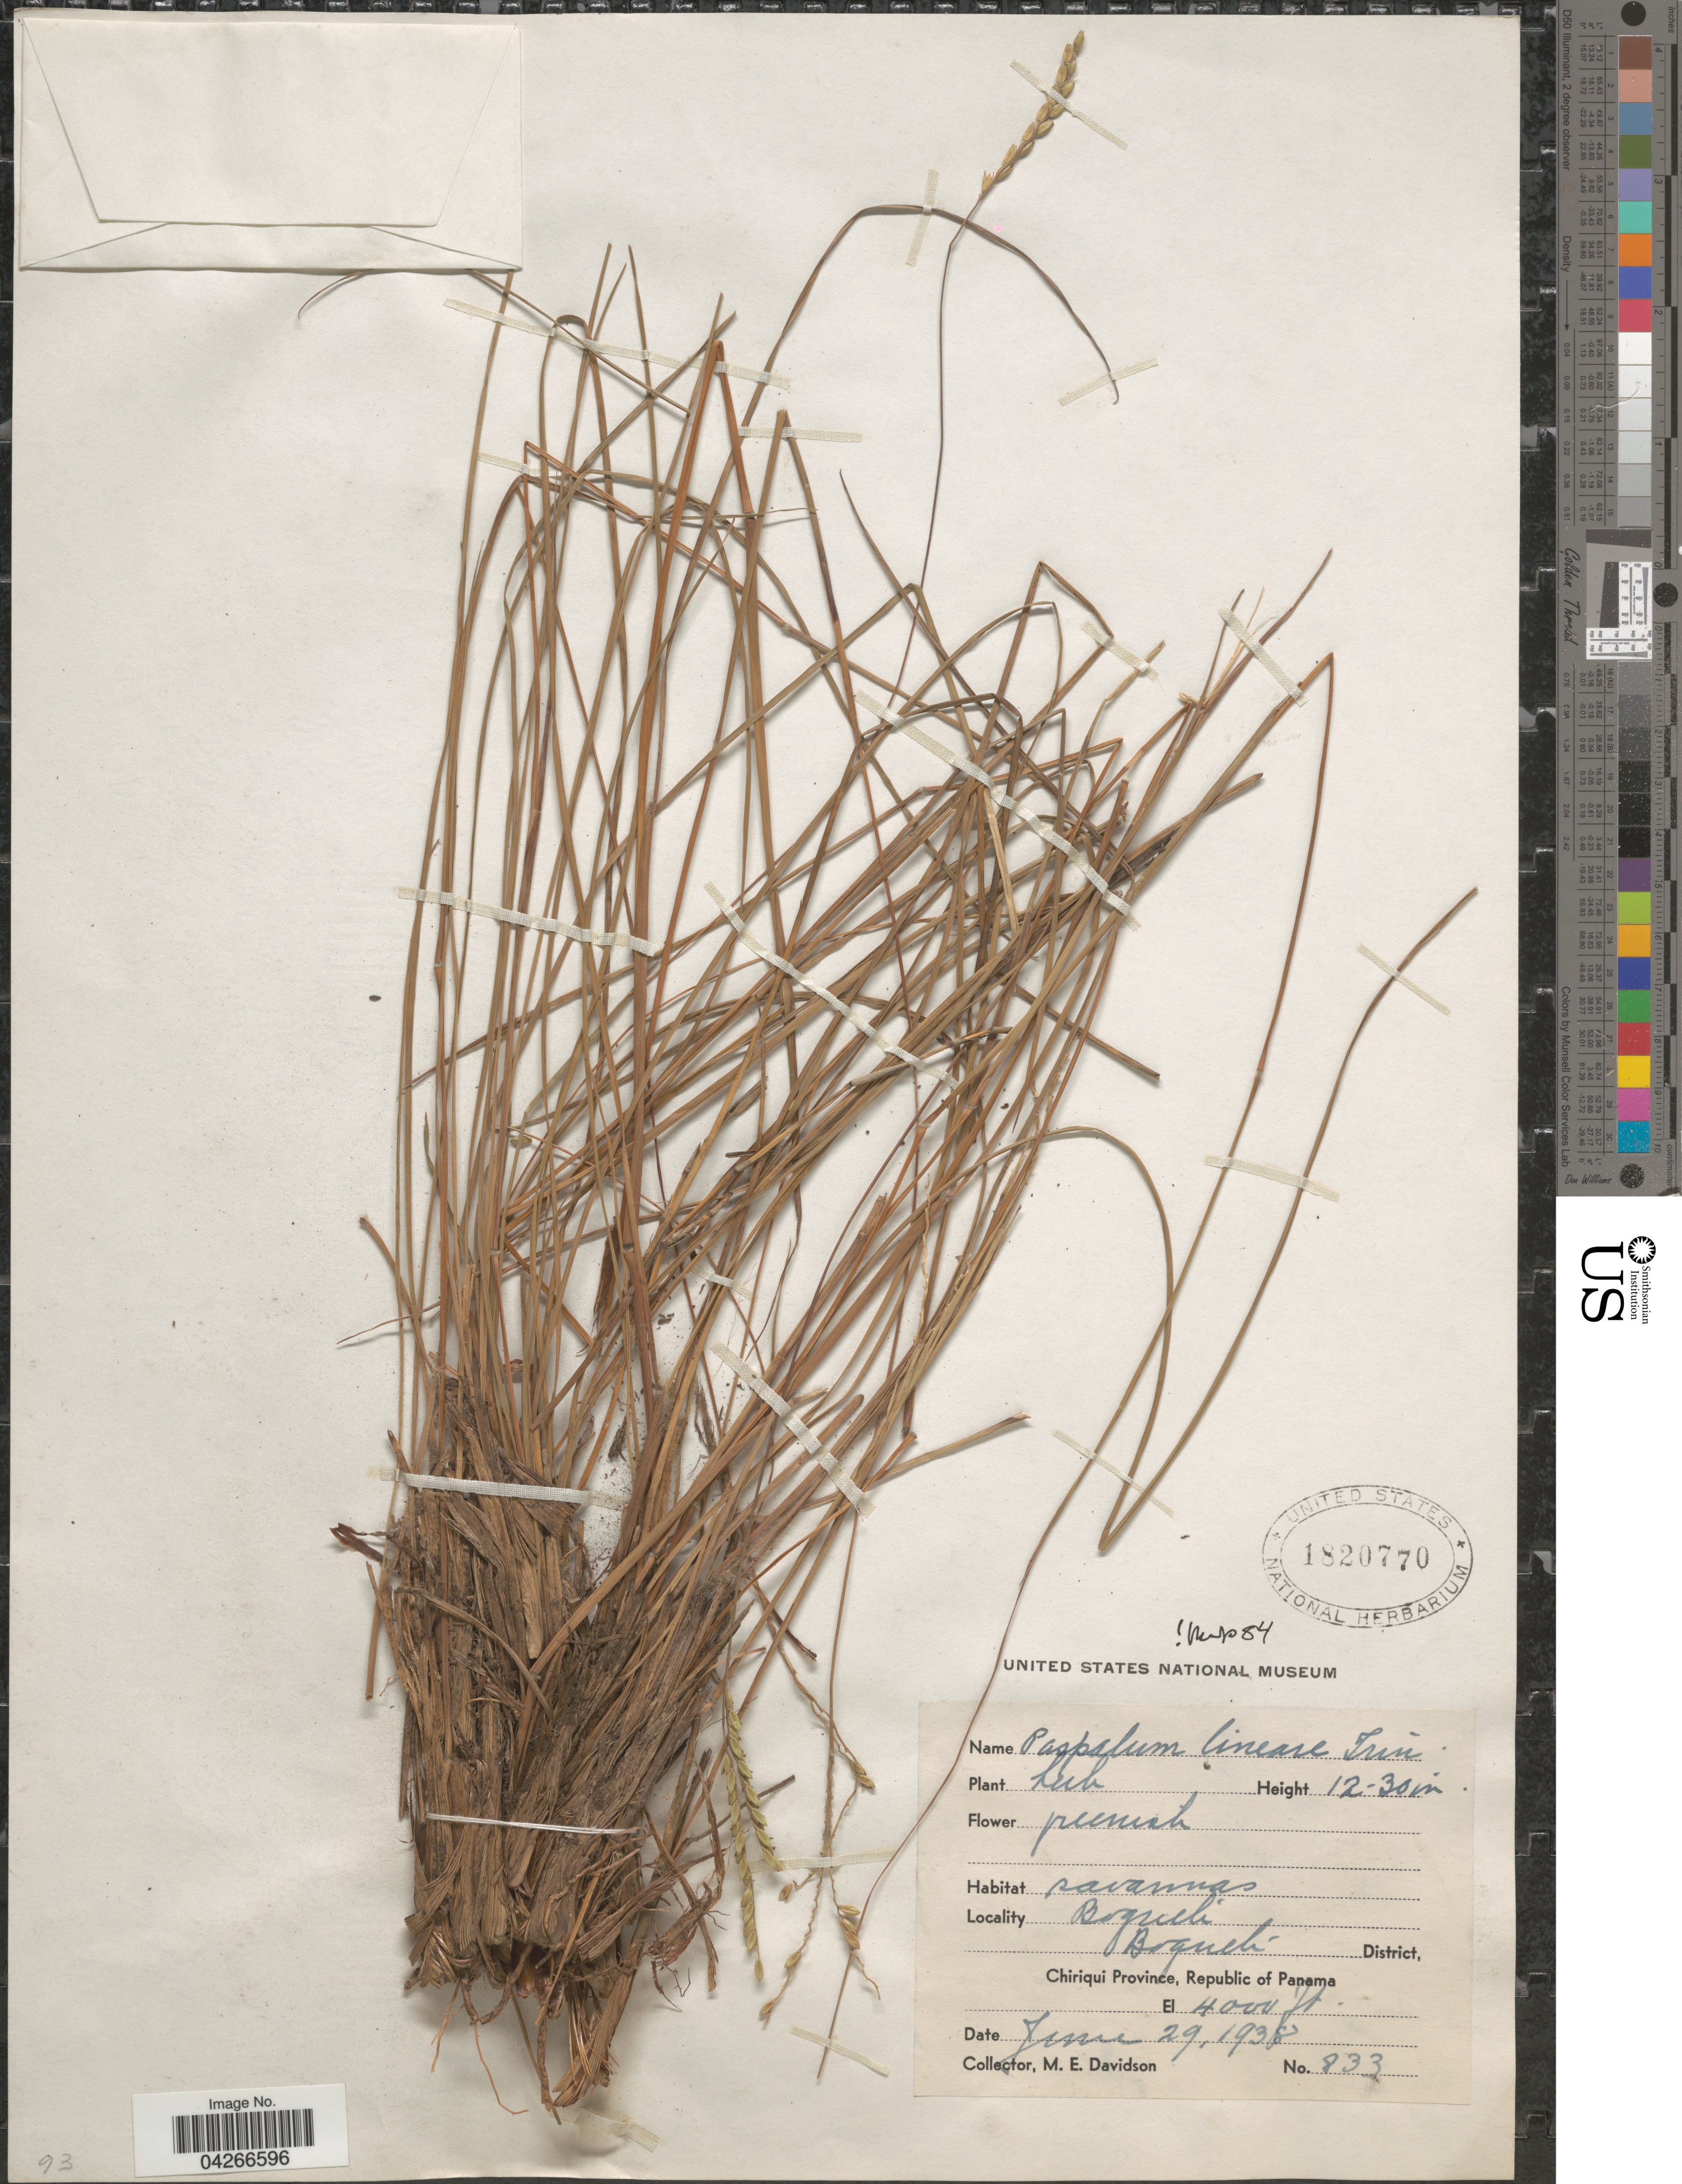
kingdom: Plantae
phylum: Tracheophyta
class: Liliopsida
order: Poales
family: Poaceae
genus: Paspalum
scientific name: Paspalum lineare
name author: Trin.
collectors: M. E. Davidson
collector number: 833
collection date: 1938-06-29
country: Panama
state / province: Chiriqui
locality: Boqueté. Boqueté District, Republic of Panama.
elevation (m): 1219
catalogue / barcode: US 1820770